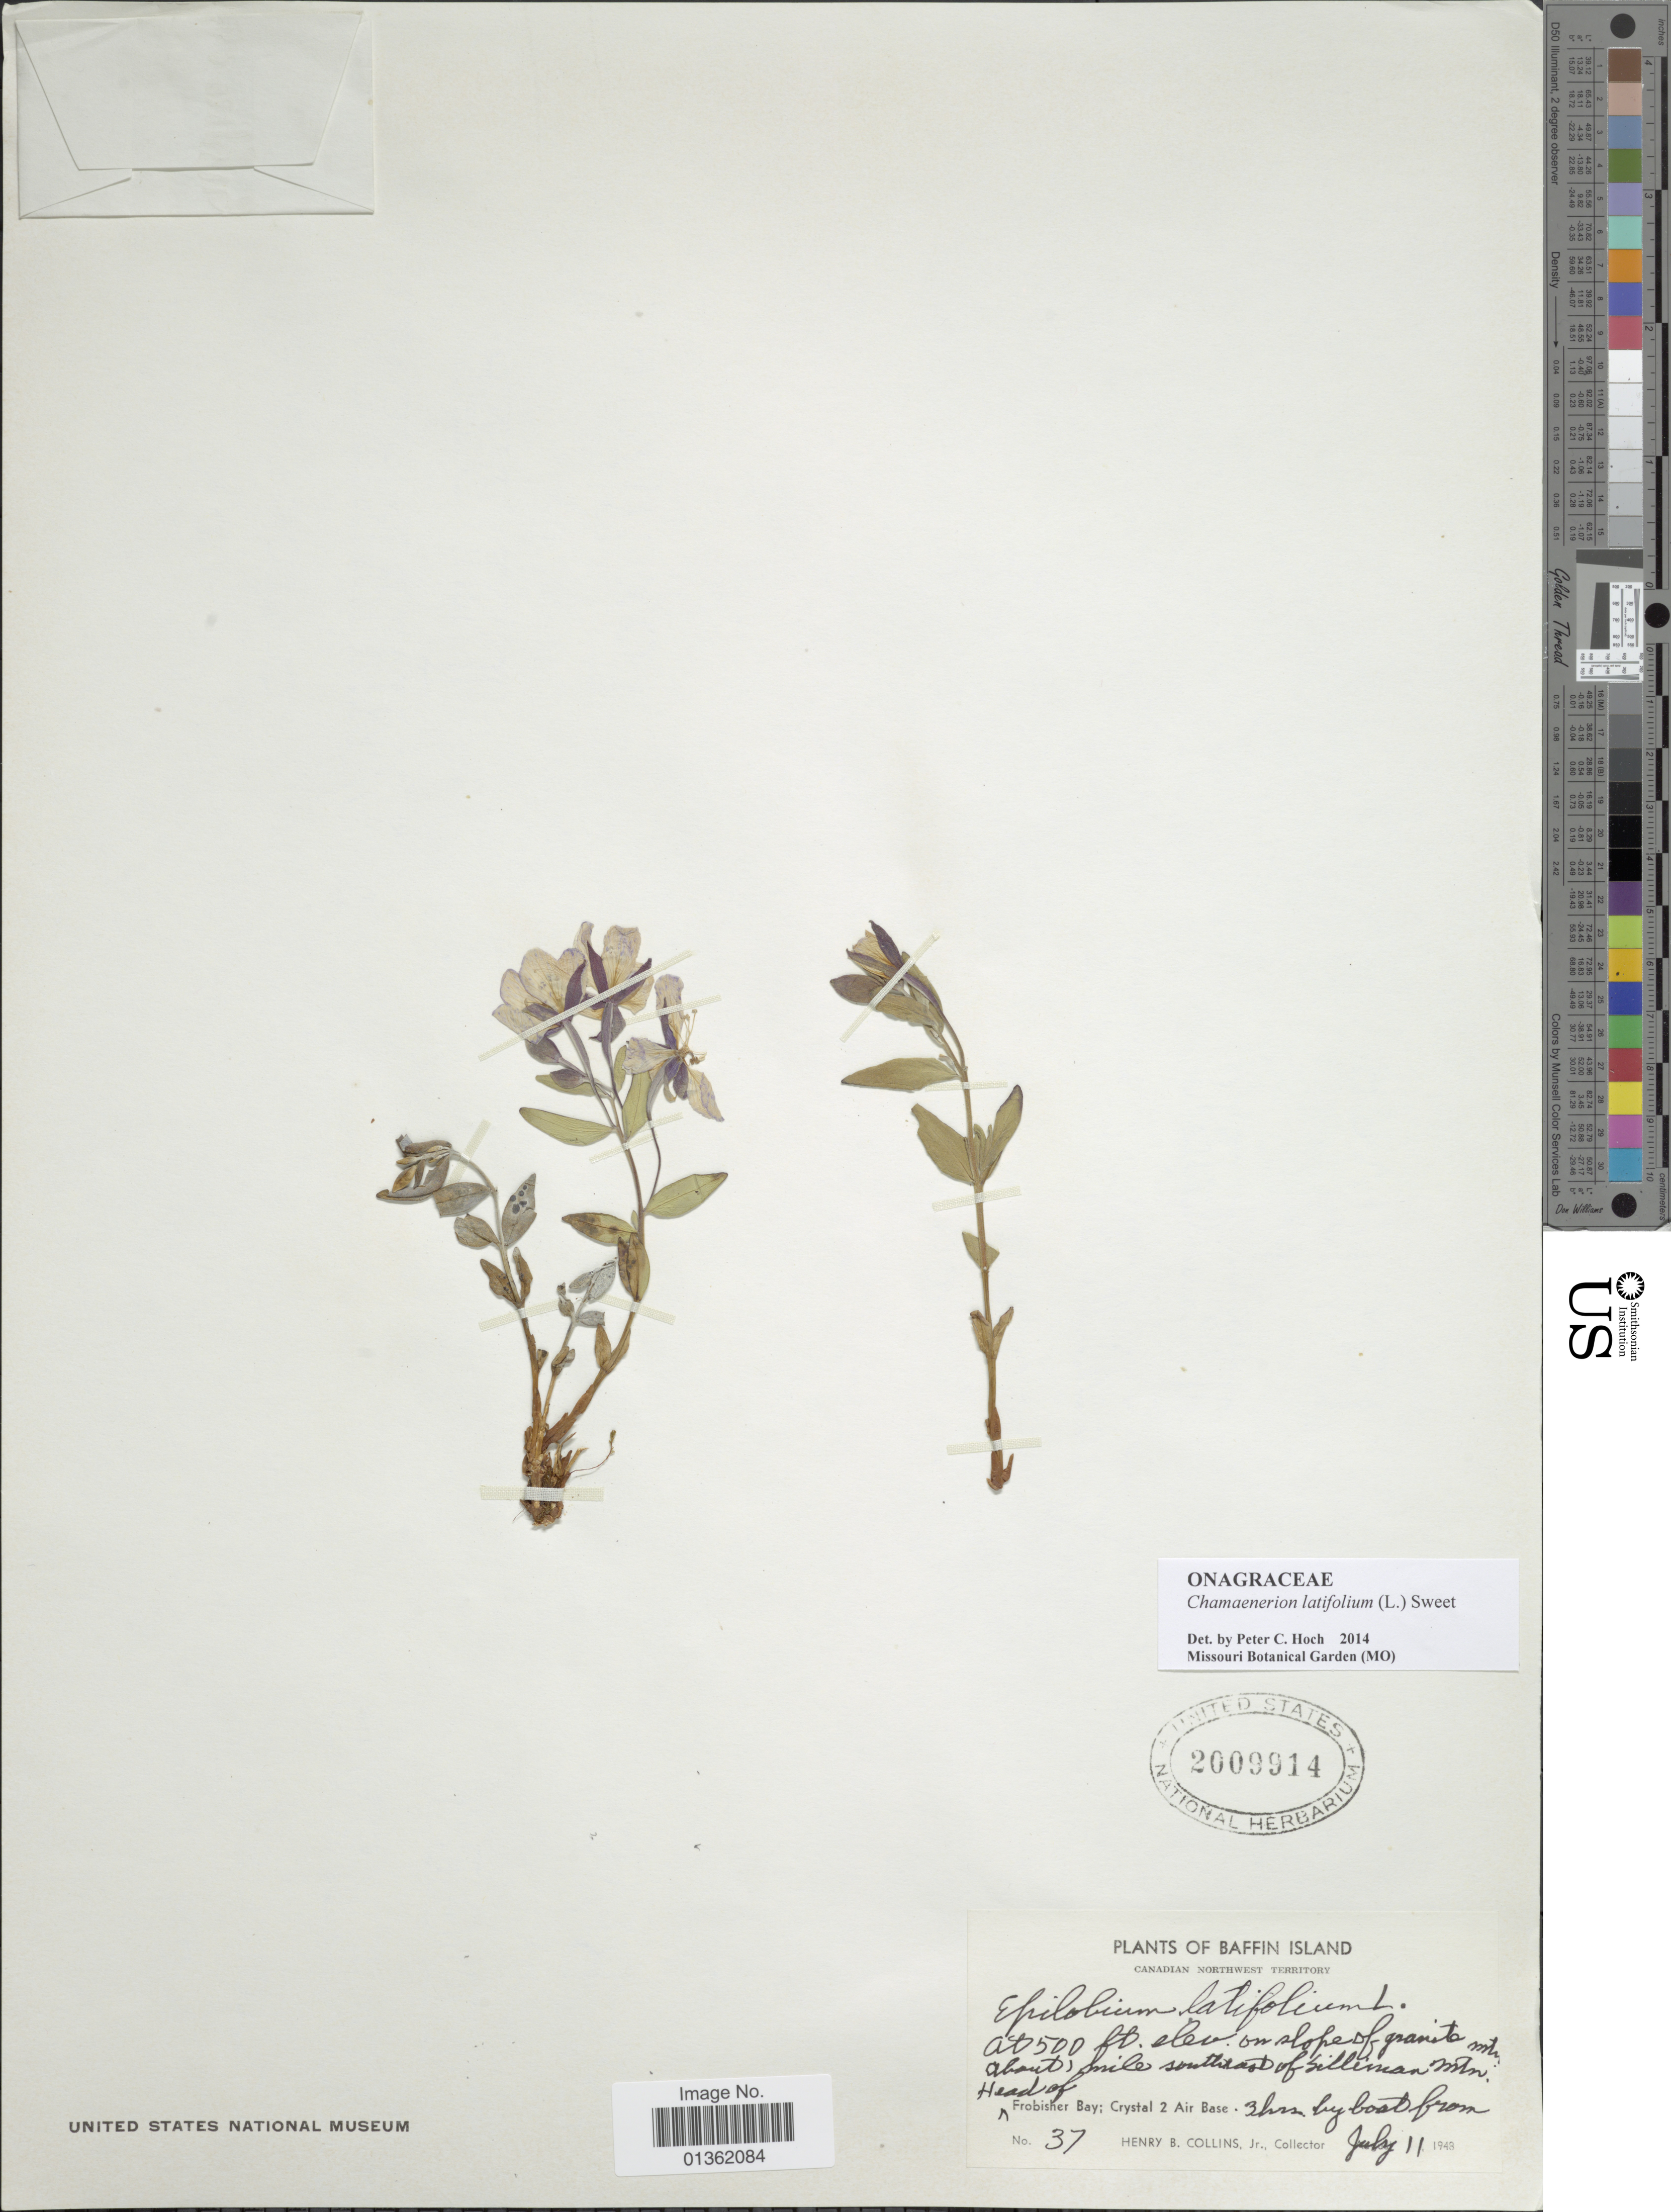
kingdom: Plantae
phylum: Tracheophyta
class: Magnoliopsida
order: Myrtales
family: Onagraceae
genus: Chamaenerion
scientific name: Chamaenerion latifolium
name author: (L.) Th. Fr. & Lange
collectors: H. Collins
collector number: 37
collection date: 1948-07-11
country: Canada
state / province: Northwest Territories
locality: Canadian Northwest Territory. On slope of granite mts, about smile southeast of Silliman Mtn. Head of Frobisher Bay; Crystal 2 Air Base,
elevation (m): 152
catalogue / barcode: US 2009914